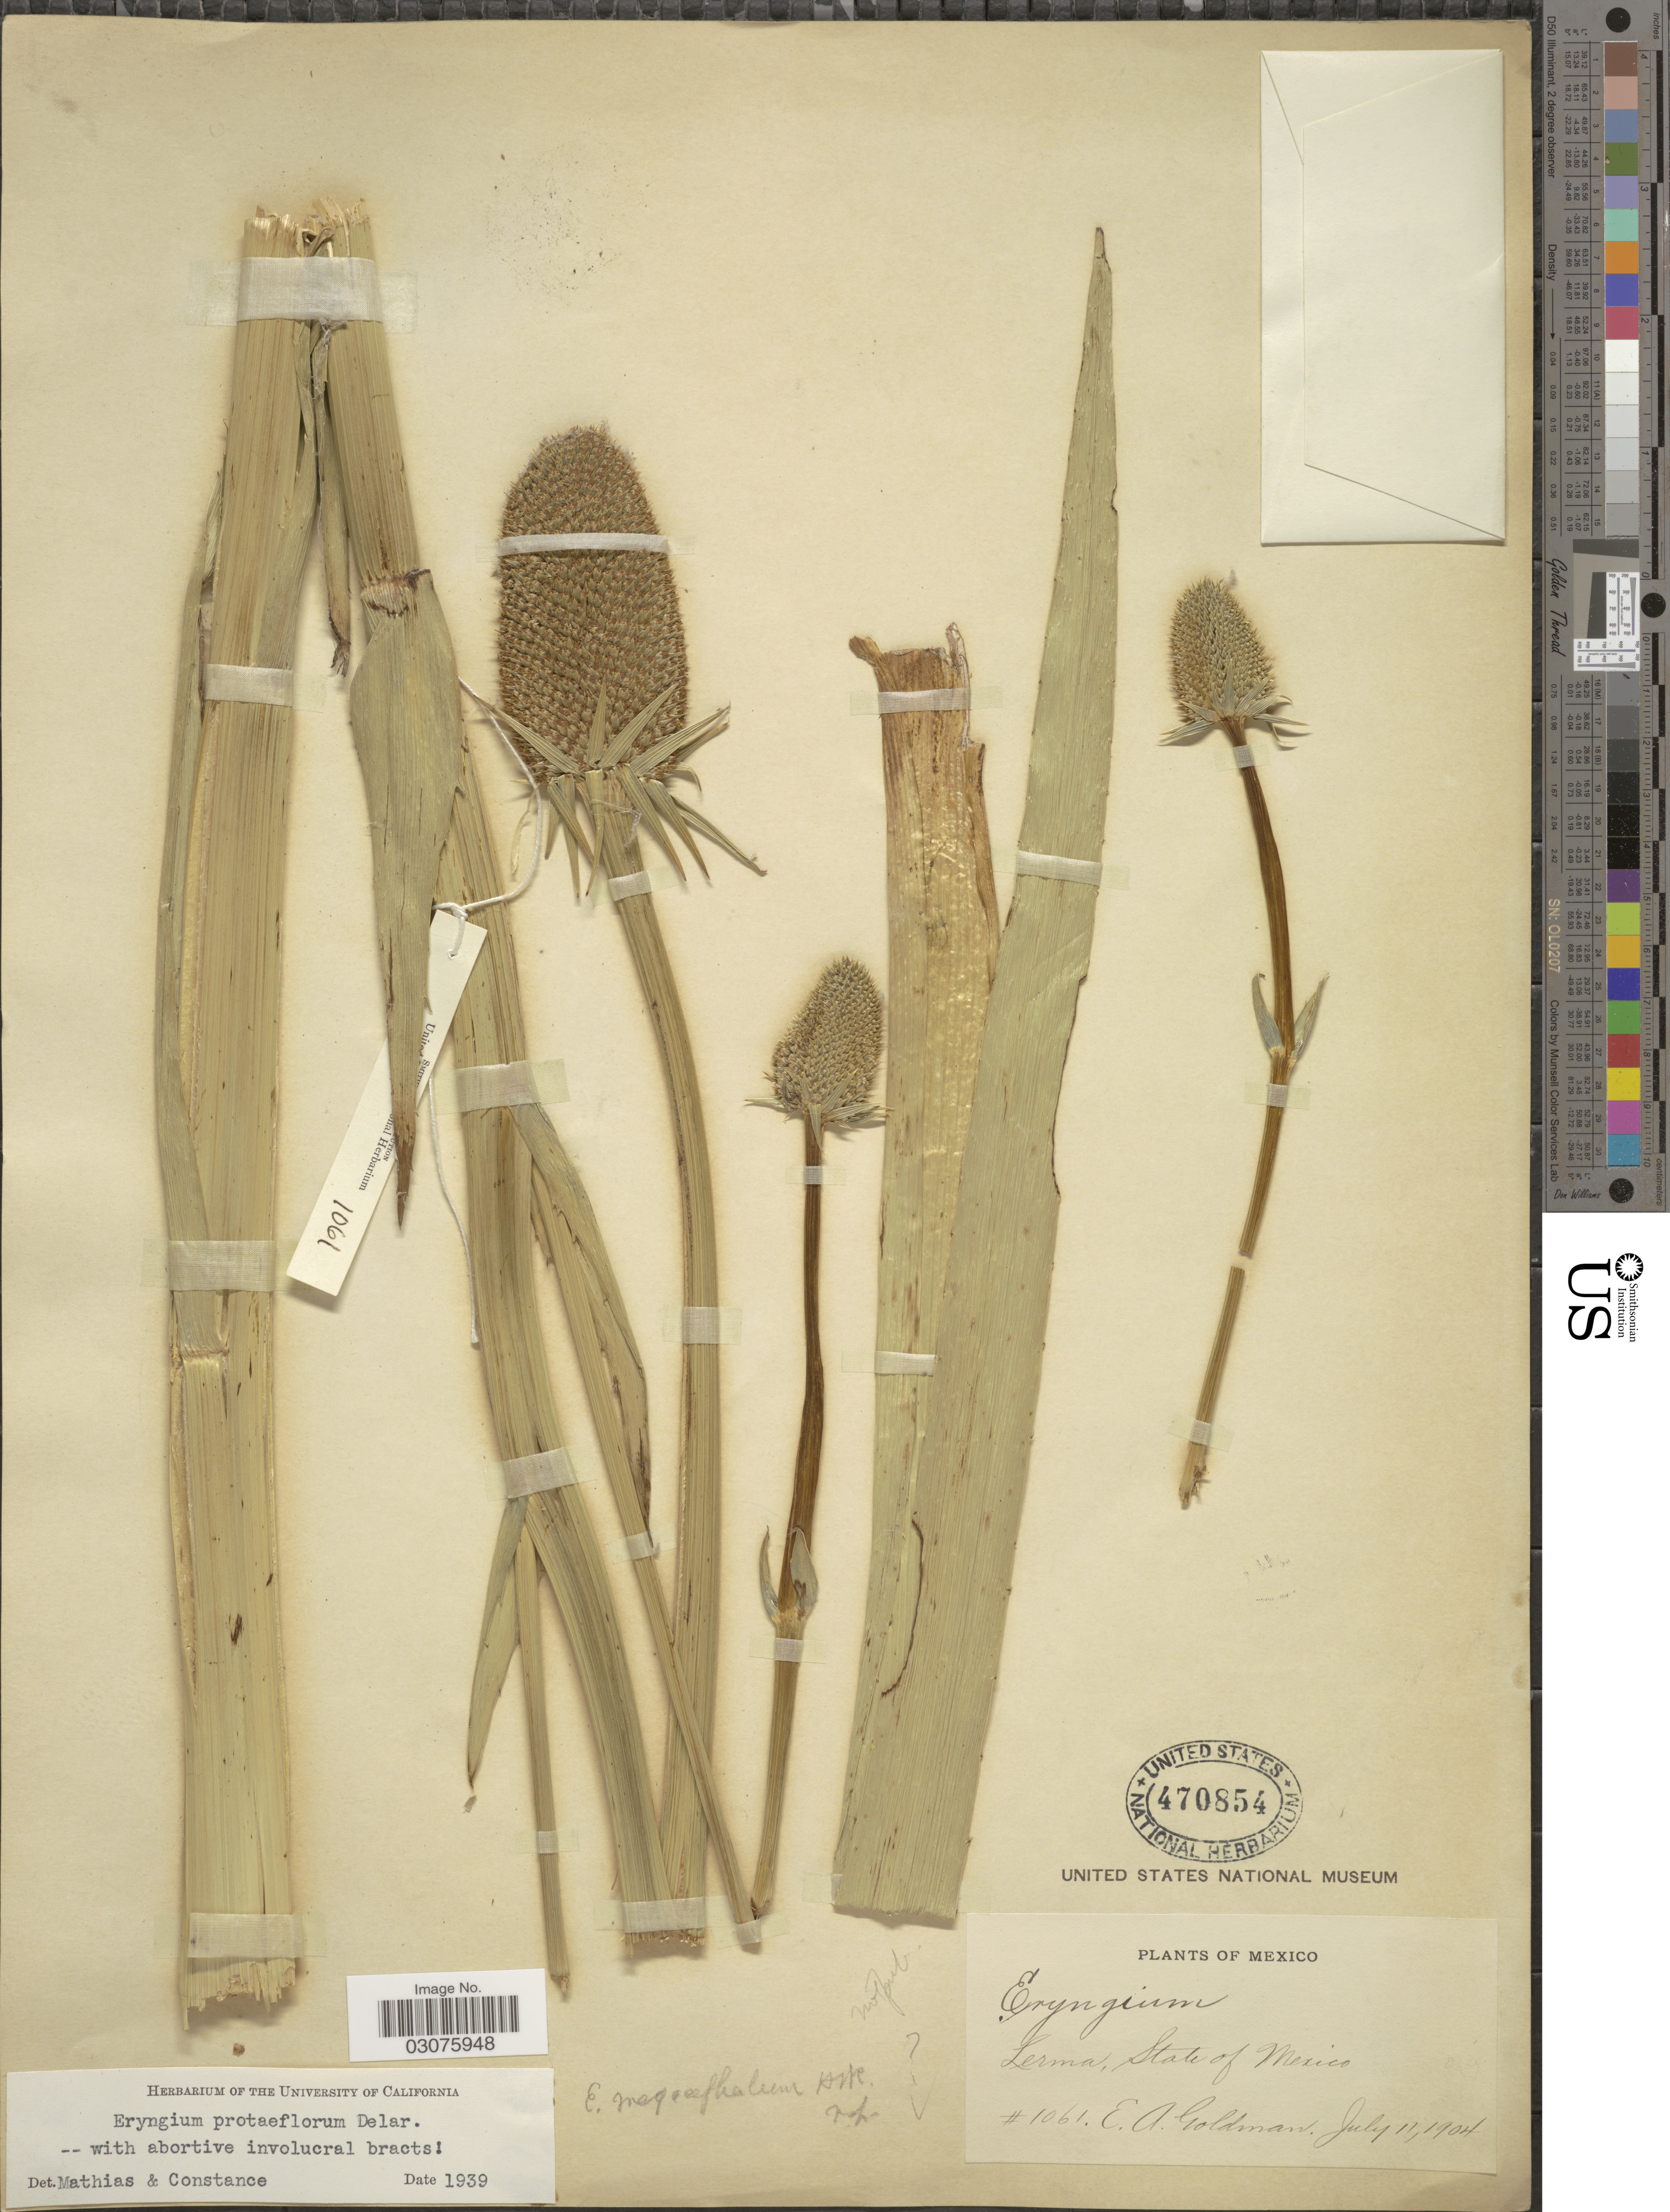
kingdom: Plantae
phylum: Tracheophyta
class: Magnoliopsida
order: Apiales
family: Apiaceae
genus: Eryngium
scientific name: Eryngium proteiflorum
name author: F. Delaroche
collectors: E. A. Goldman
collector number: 1061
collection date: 1904-07-11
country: Mexico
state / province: México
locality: Lerma, State of Mexico.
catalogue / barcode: US 470854